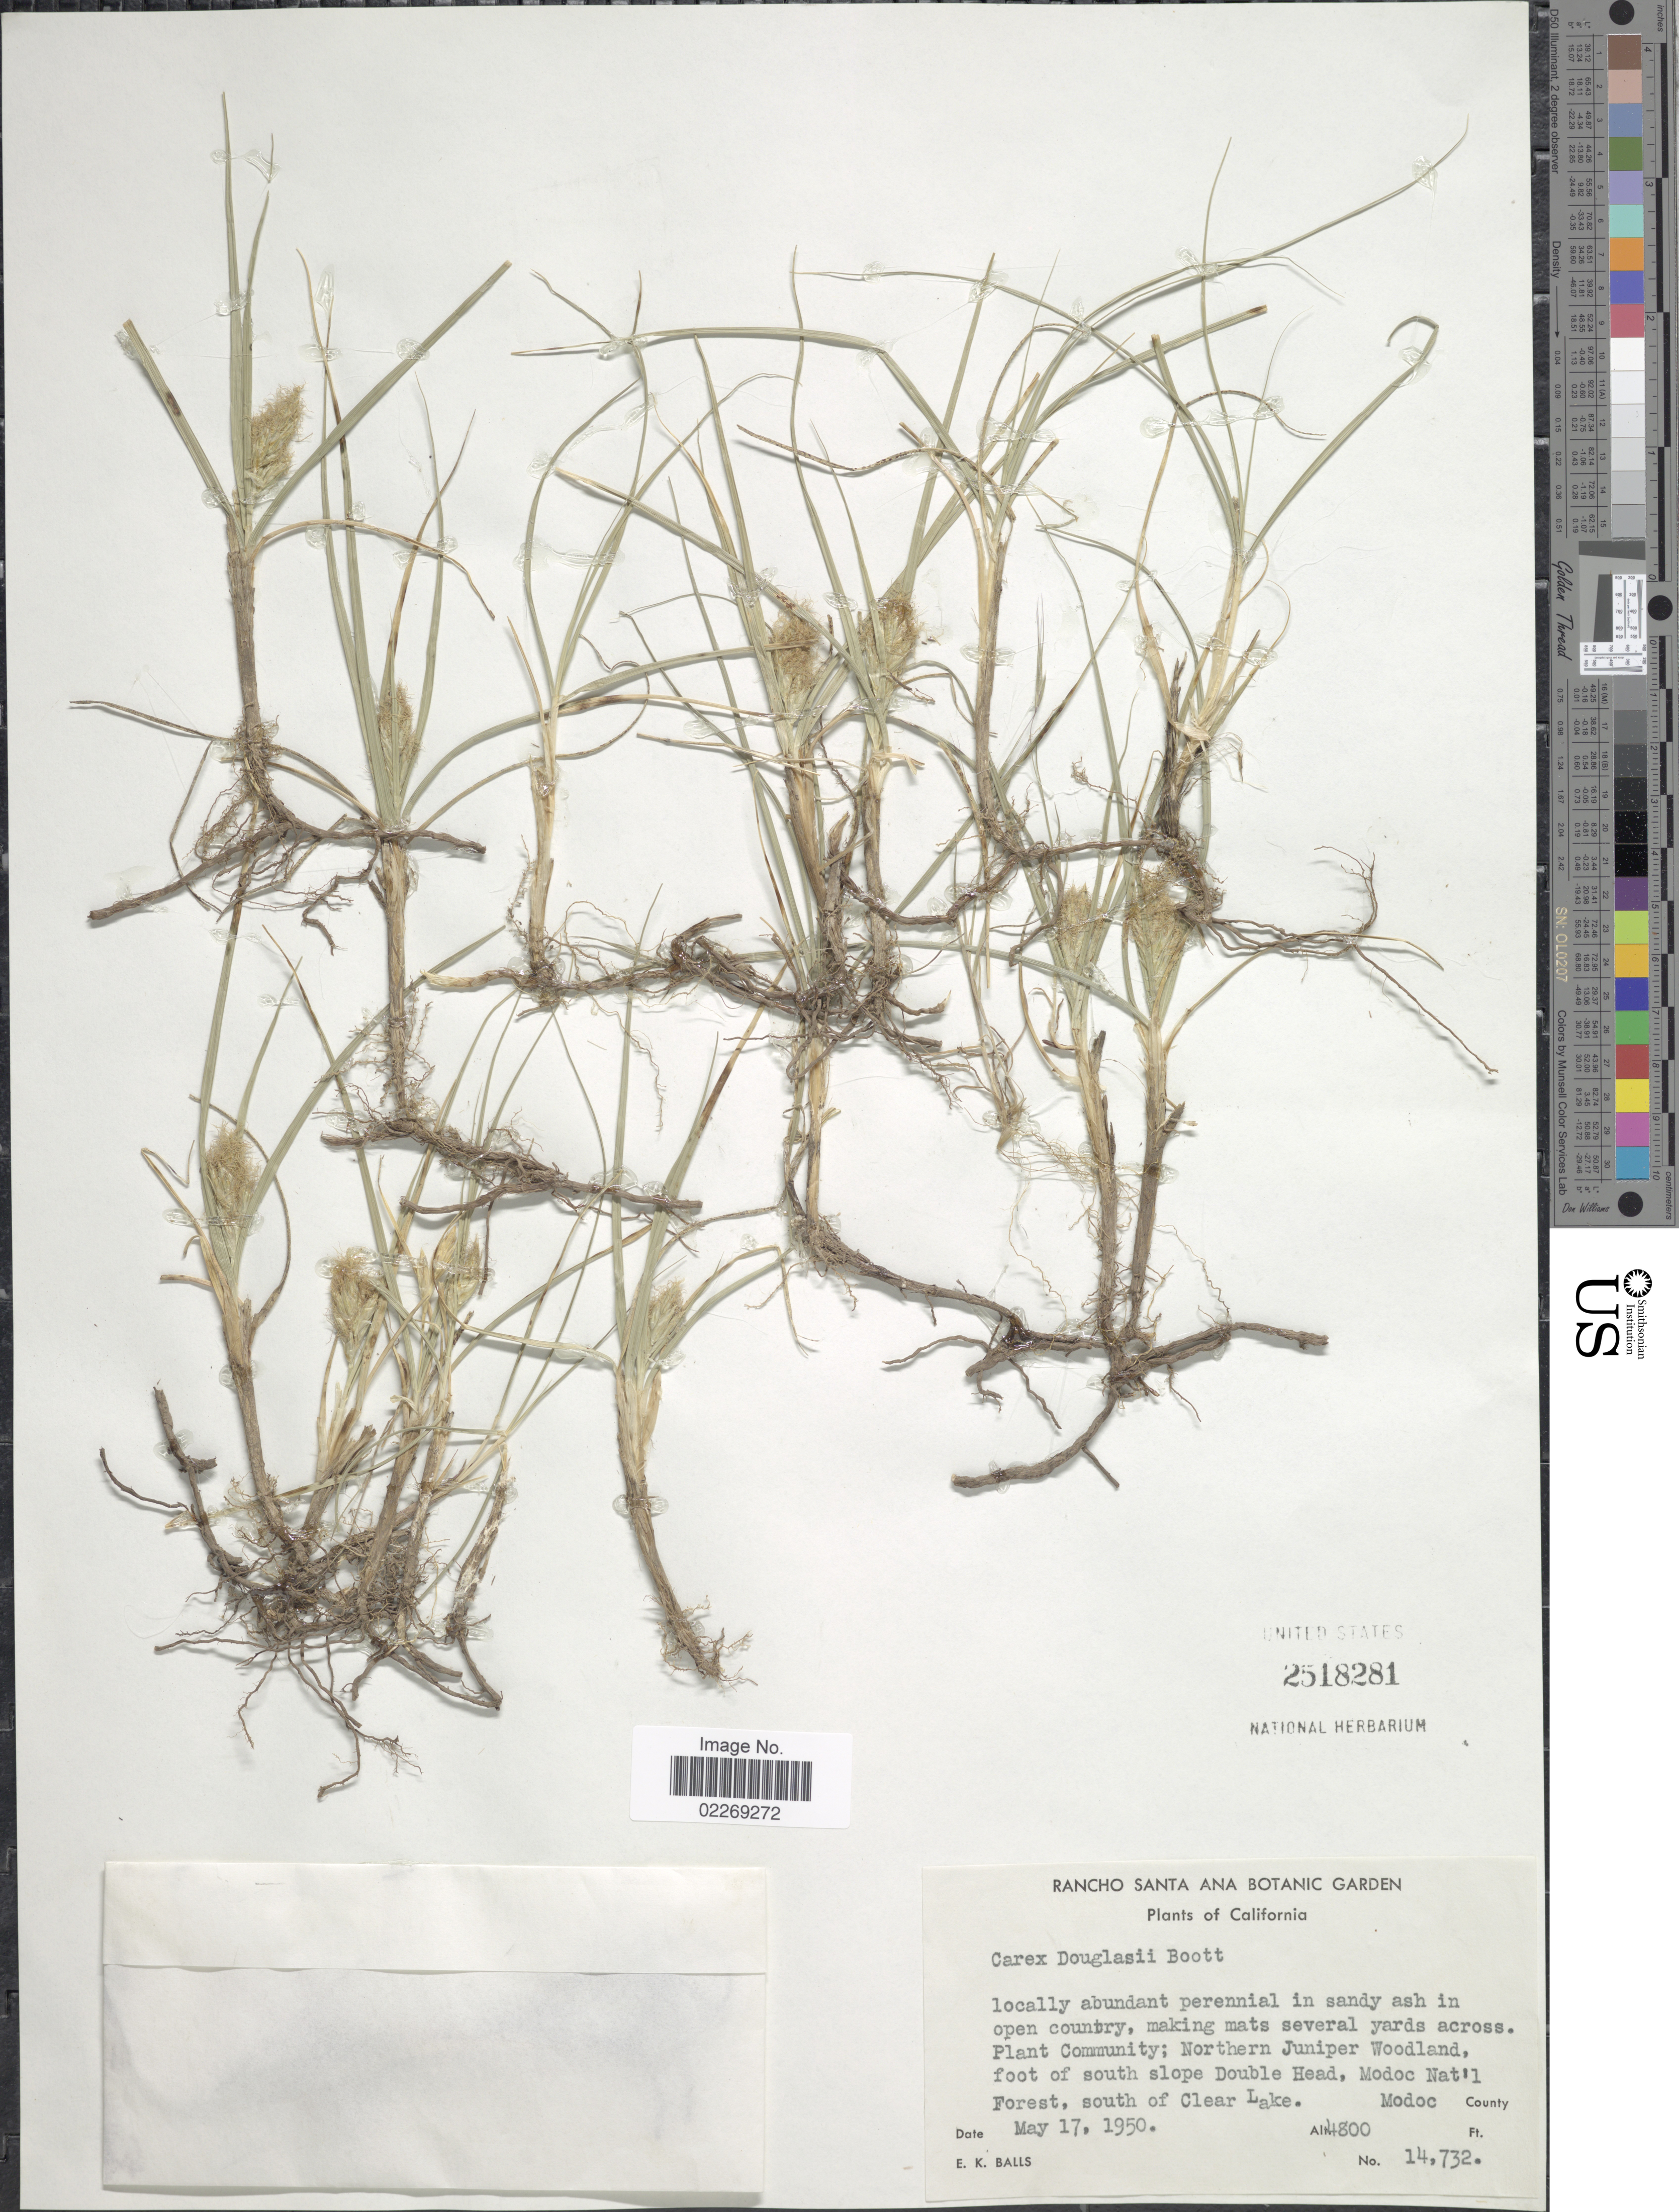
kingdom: Plantae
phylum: Tracheophyta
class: Liliopsida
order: Poales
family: Cyperaceae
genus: Carex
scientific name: Carex douglasii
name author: Boott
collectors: E. K. Balls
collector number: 14732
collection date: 1950-05-17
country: United States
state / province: California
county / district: Modoc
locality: Plant Community; Northern Juniper Woodland, foot of south slope Double Head, Modoc Nat'l Forest, south of Clear Lake. Modoc County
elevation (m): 1463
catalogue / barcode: US 2518281